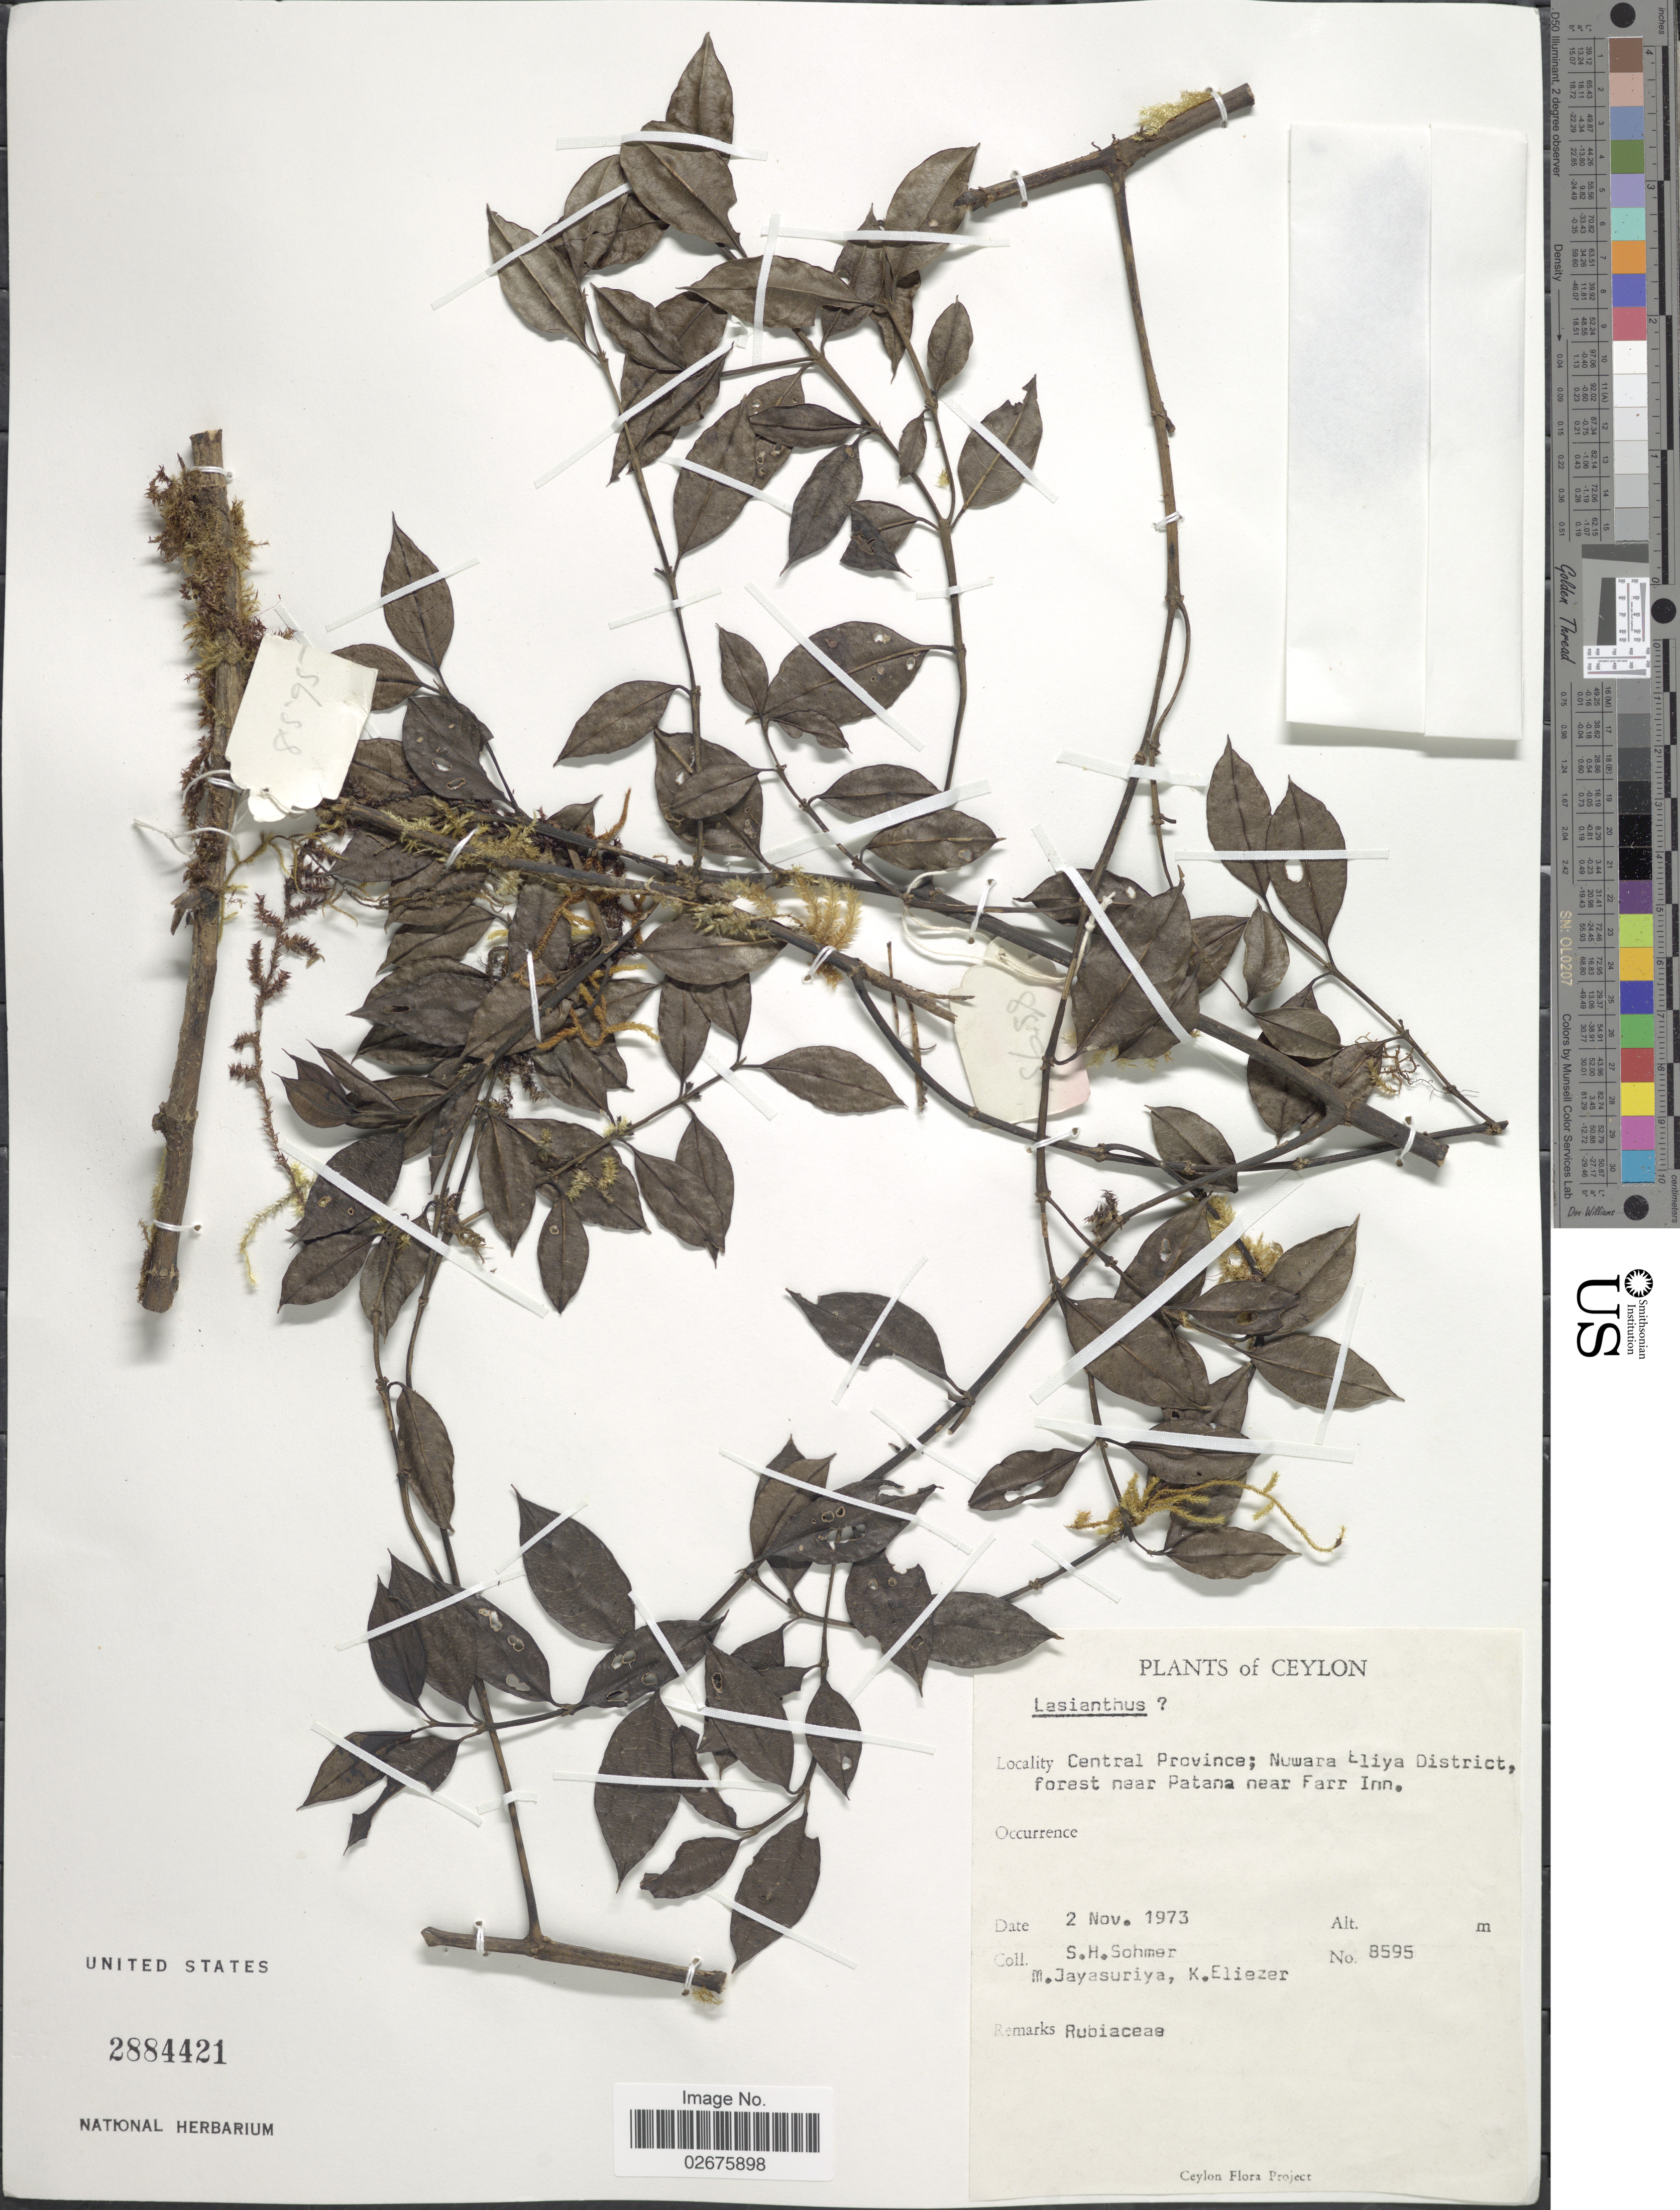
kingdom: Plantae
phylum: Tracheophyta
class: Magnoliopsida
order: Gentianales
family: Rubiaceae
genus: Lasianthus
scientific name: Lasianthus sp.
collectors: S. H. Sohmer, M. Jayasuriya & K. Eliezer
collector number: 8595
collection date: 1973-11-02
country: Sri Lanka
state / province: Central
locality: Ceylon, Nuwara Eliya District, forest near Patana near Farr Inn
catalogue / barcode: US 2884421